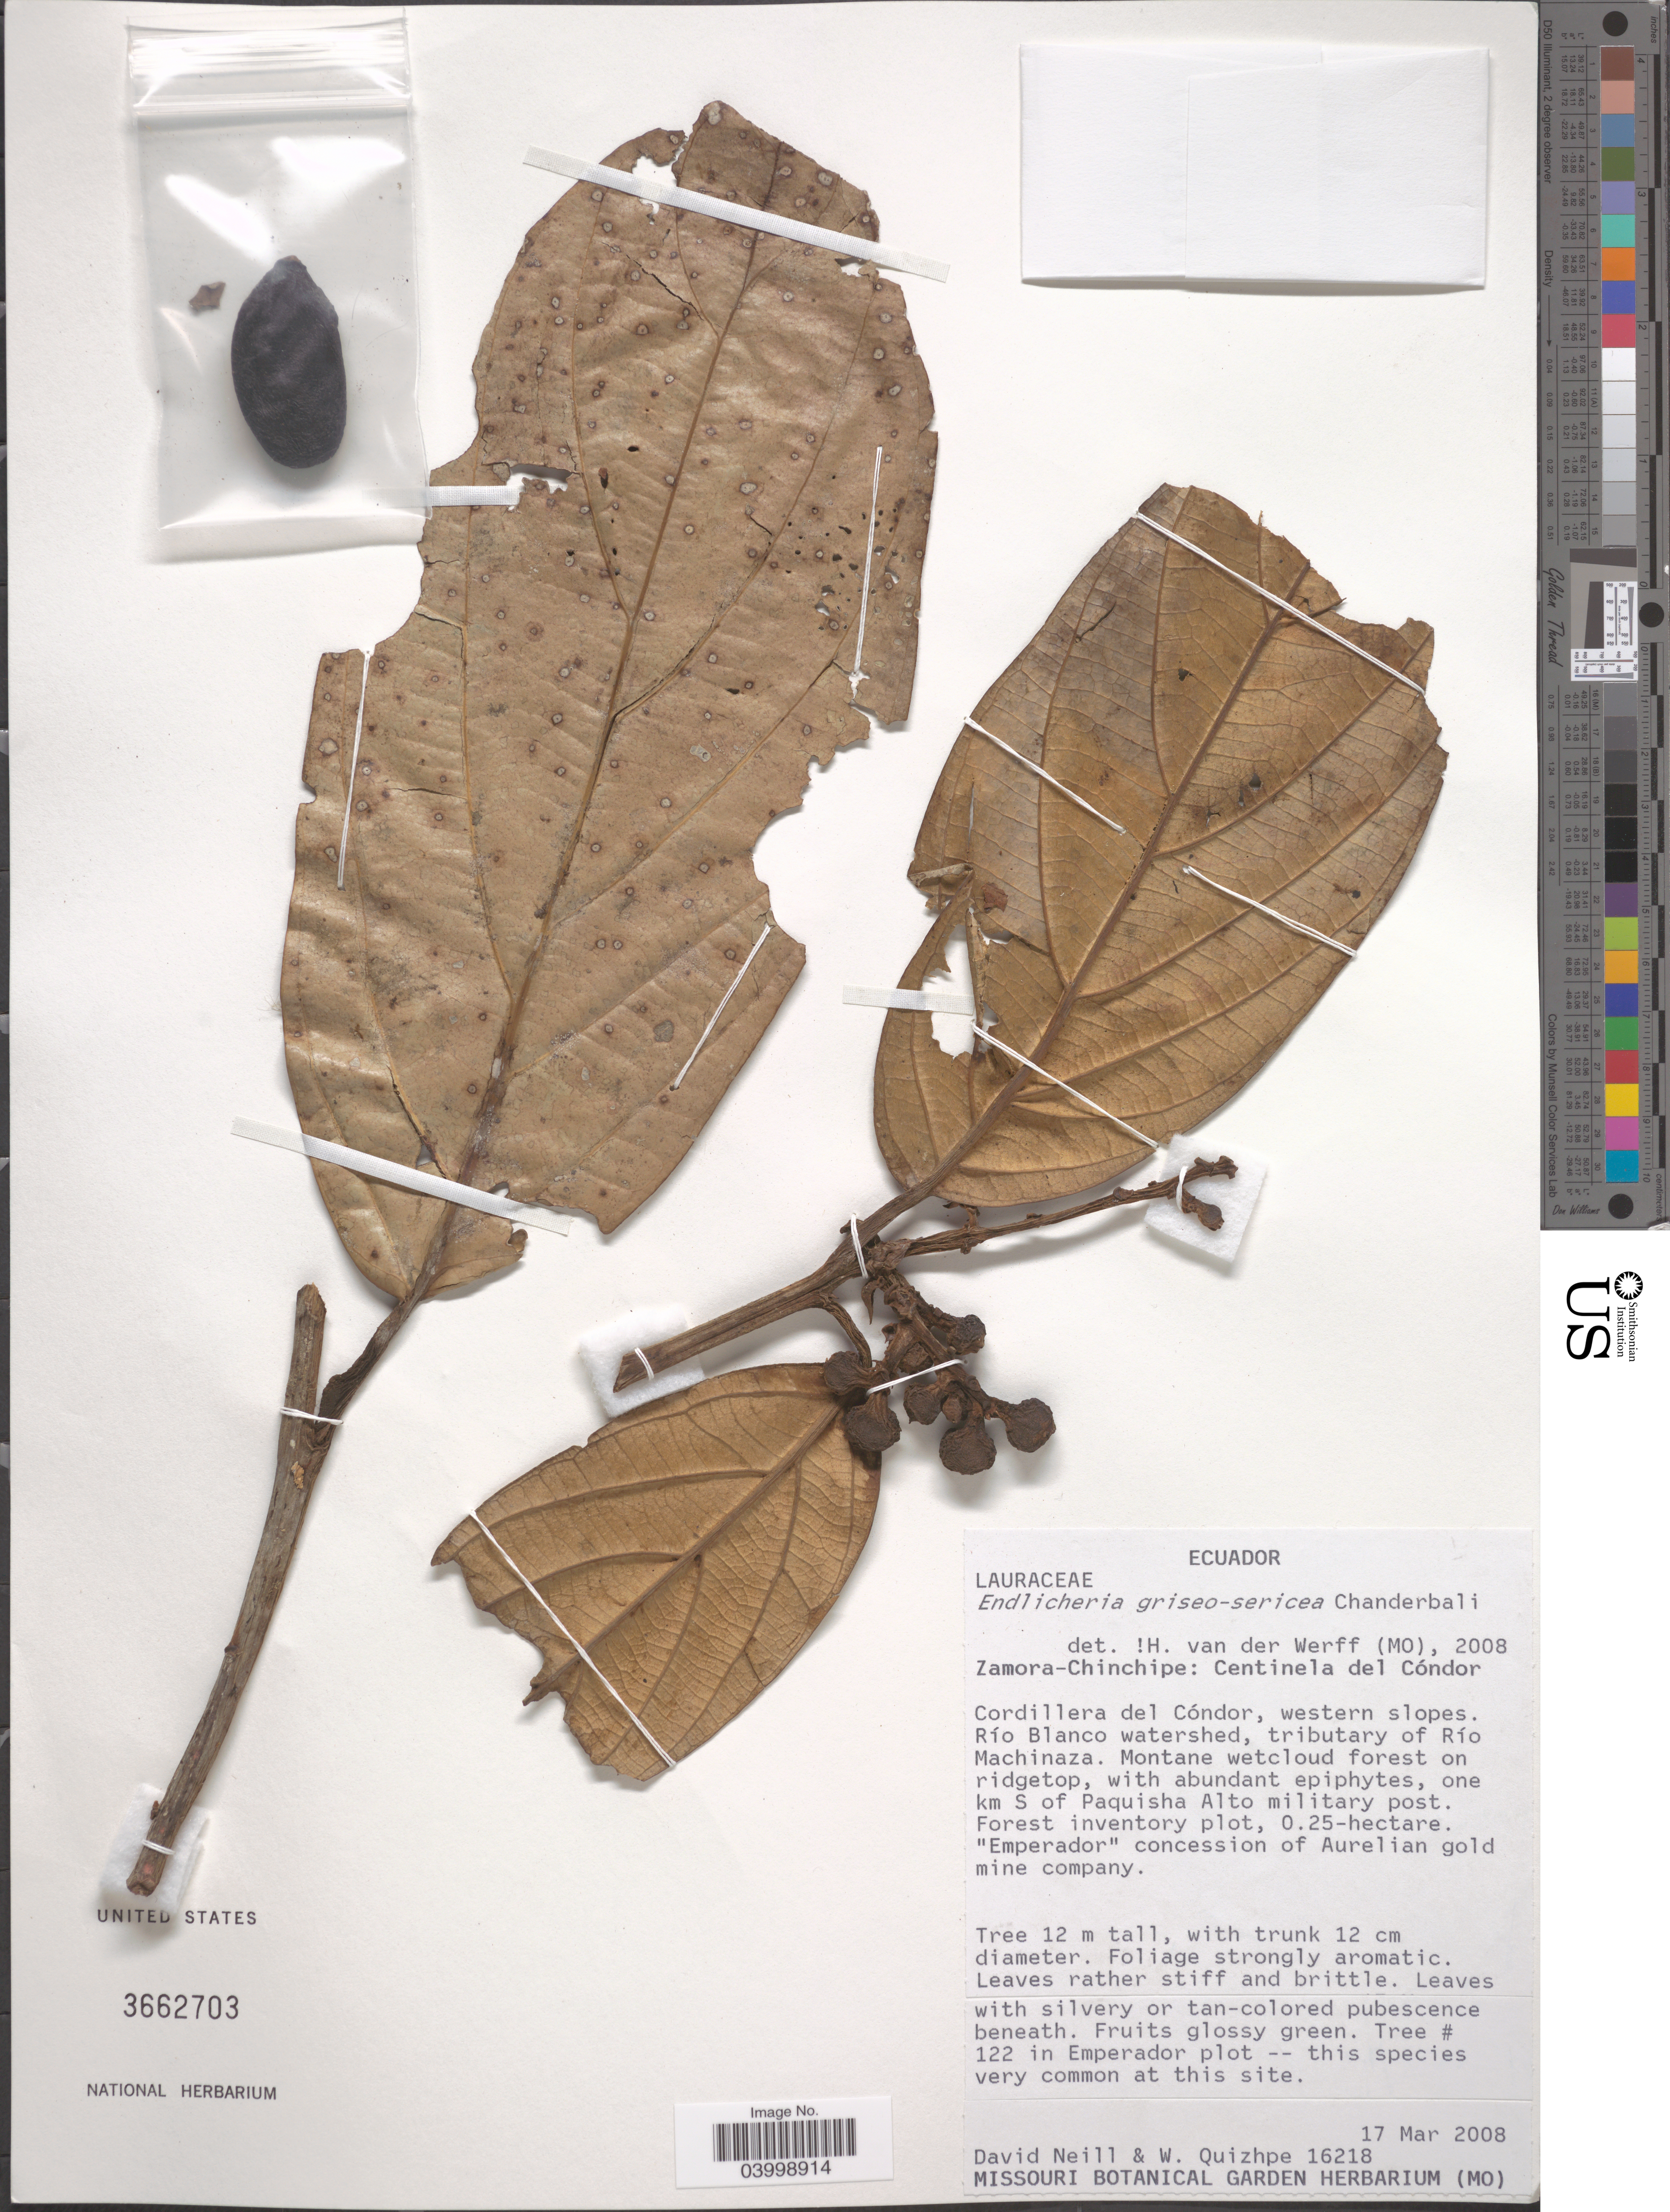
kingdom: Plantae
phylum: Tracheophyta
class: Magnoliopsida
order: Laurales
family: Lauraceae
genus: Endlicheria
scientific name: Endlicheria griseo-sericea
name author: Chanderb.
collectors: D. Neill & W. Quizhpe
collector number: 16218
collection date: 2008-03-17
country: Ecuador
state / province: Zamora-Chinchipe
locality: Centinela del Cóndor, western slopes. Rí Blanco watershed, tributary of Río Machinaza. On ridgetop, one km S of Paquisha Alto military post. Forest inventory plot, 0.25-hectare. "Emperador" concession of Aurelian gold mine company.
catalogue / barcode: US 3662703